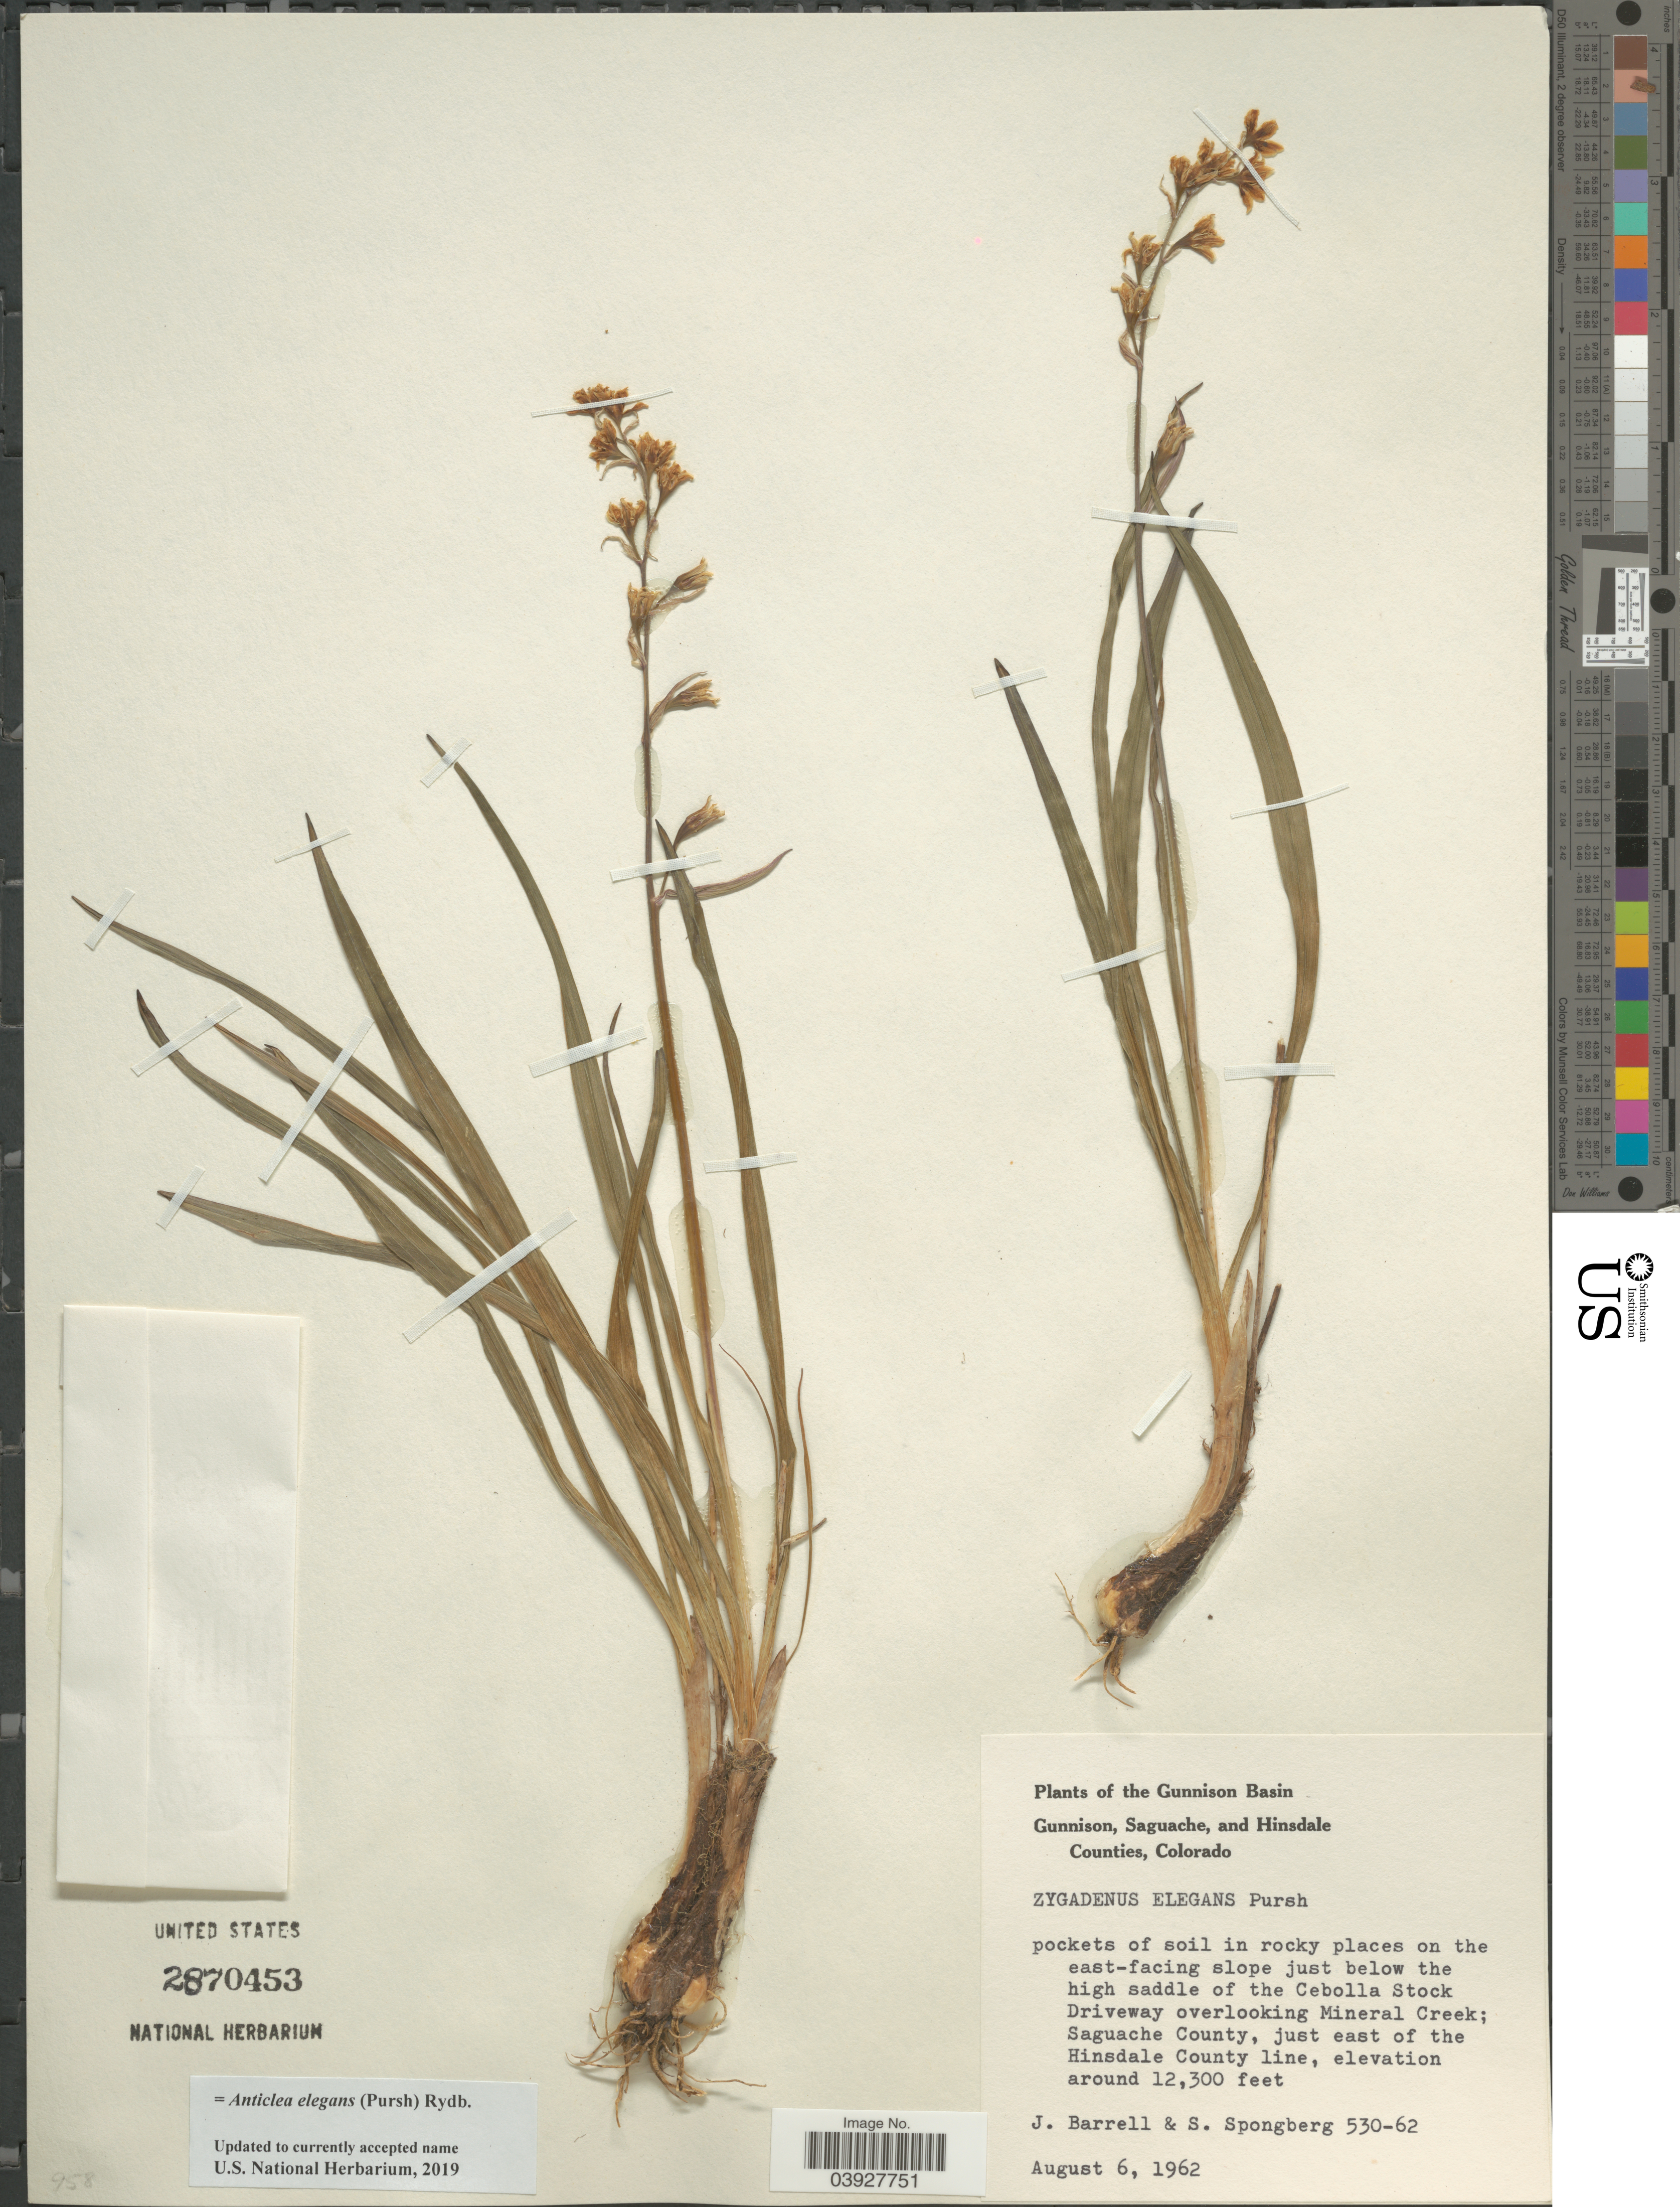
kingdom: Plantae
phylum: Tracheophyta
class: Liliopsida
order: Liliales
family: Melanthiaceae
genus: Anticlea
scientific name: Anticlea elegans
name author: (Pursh) Rydb.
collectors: J. Barrell & S. A.Spongberg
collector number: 530-62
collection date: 1962-08-06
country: United States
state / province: Colorado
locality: Gunnison Basin. In rocky places on the east-facing slope just below the high saddle of the Cebolla Stock Driveway overlooking Mineral Creek; Saguache County, just east of the Hinsdale County line.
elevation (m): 3749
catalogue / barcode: US 2870453